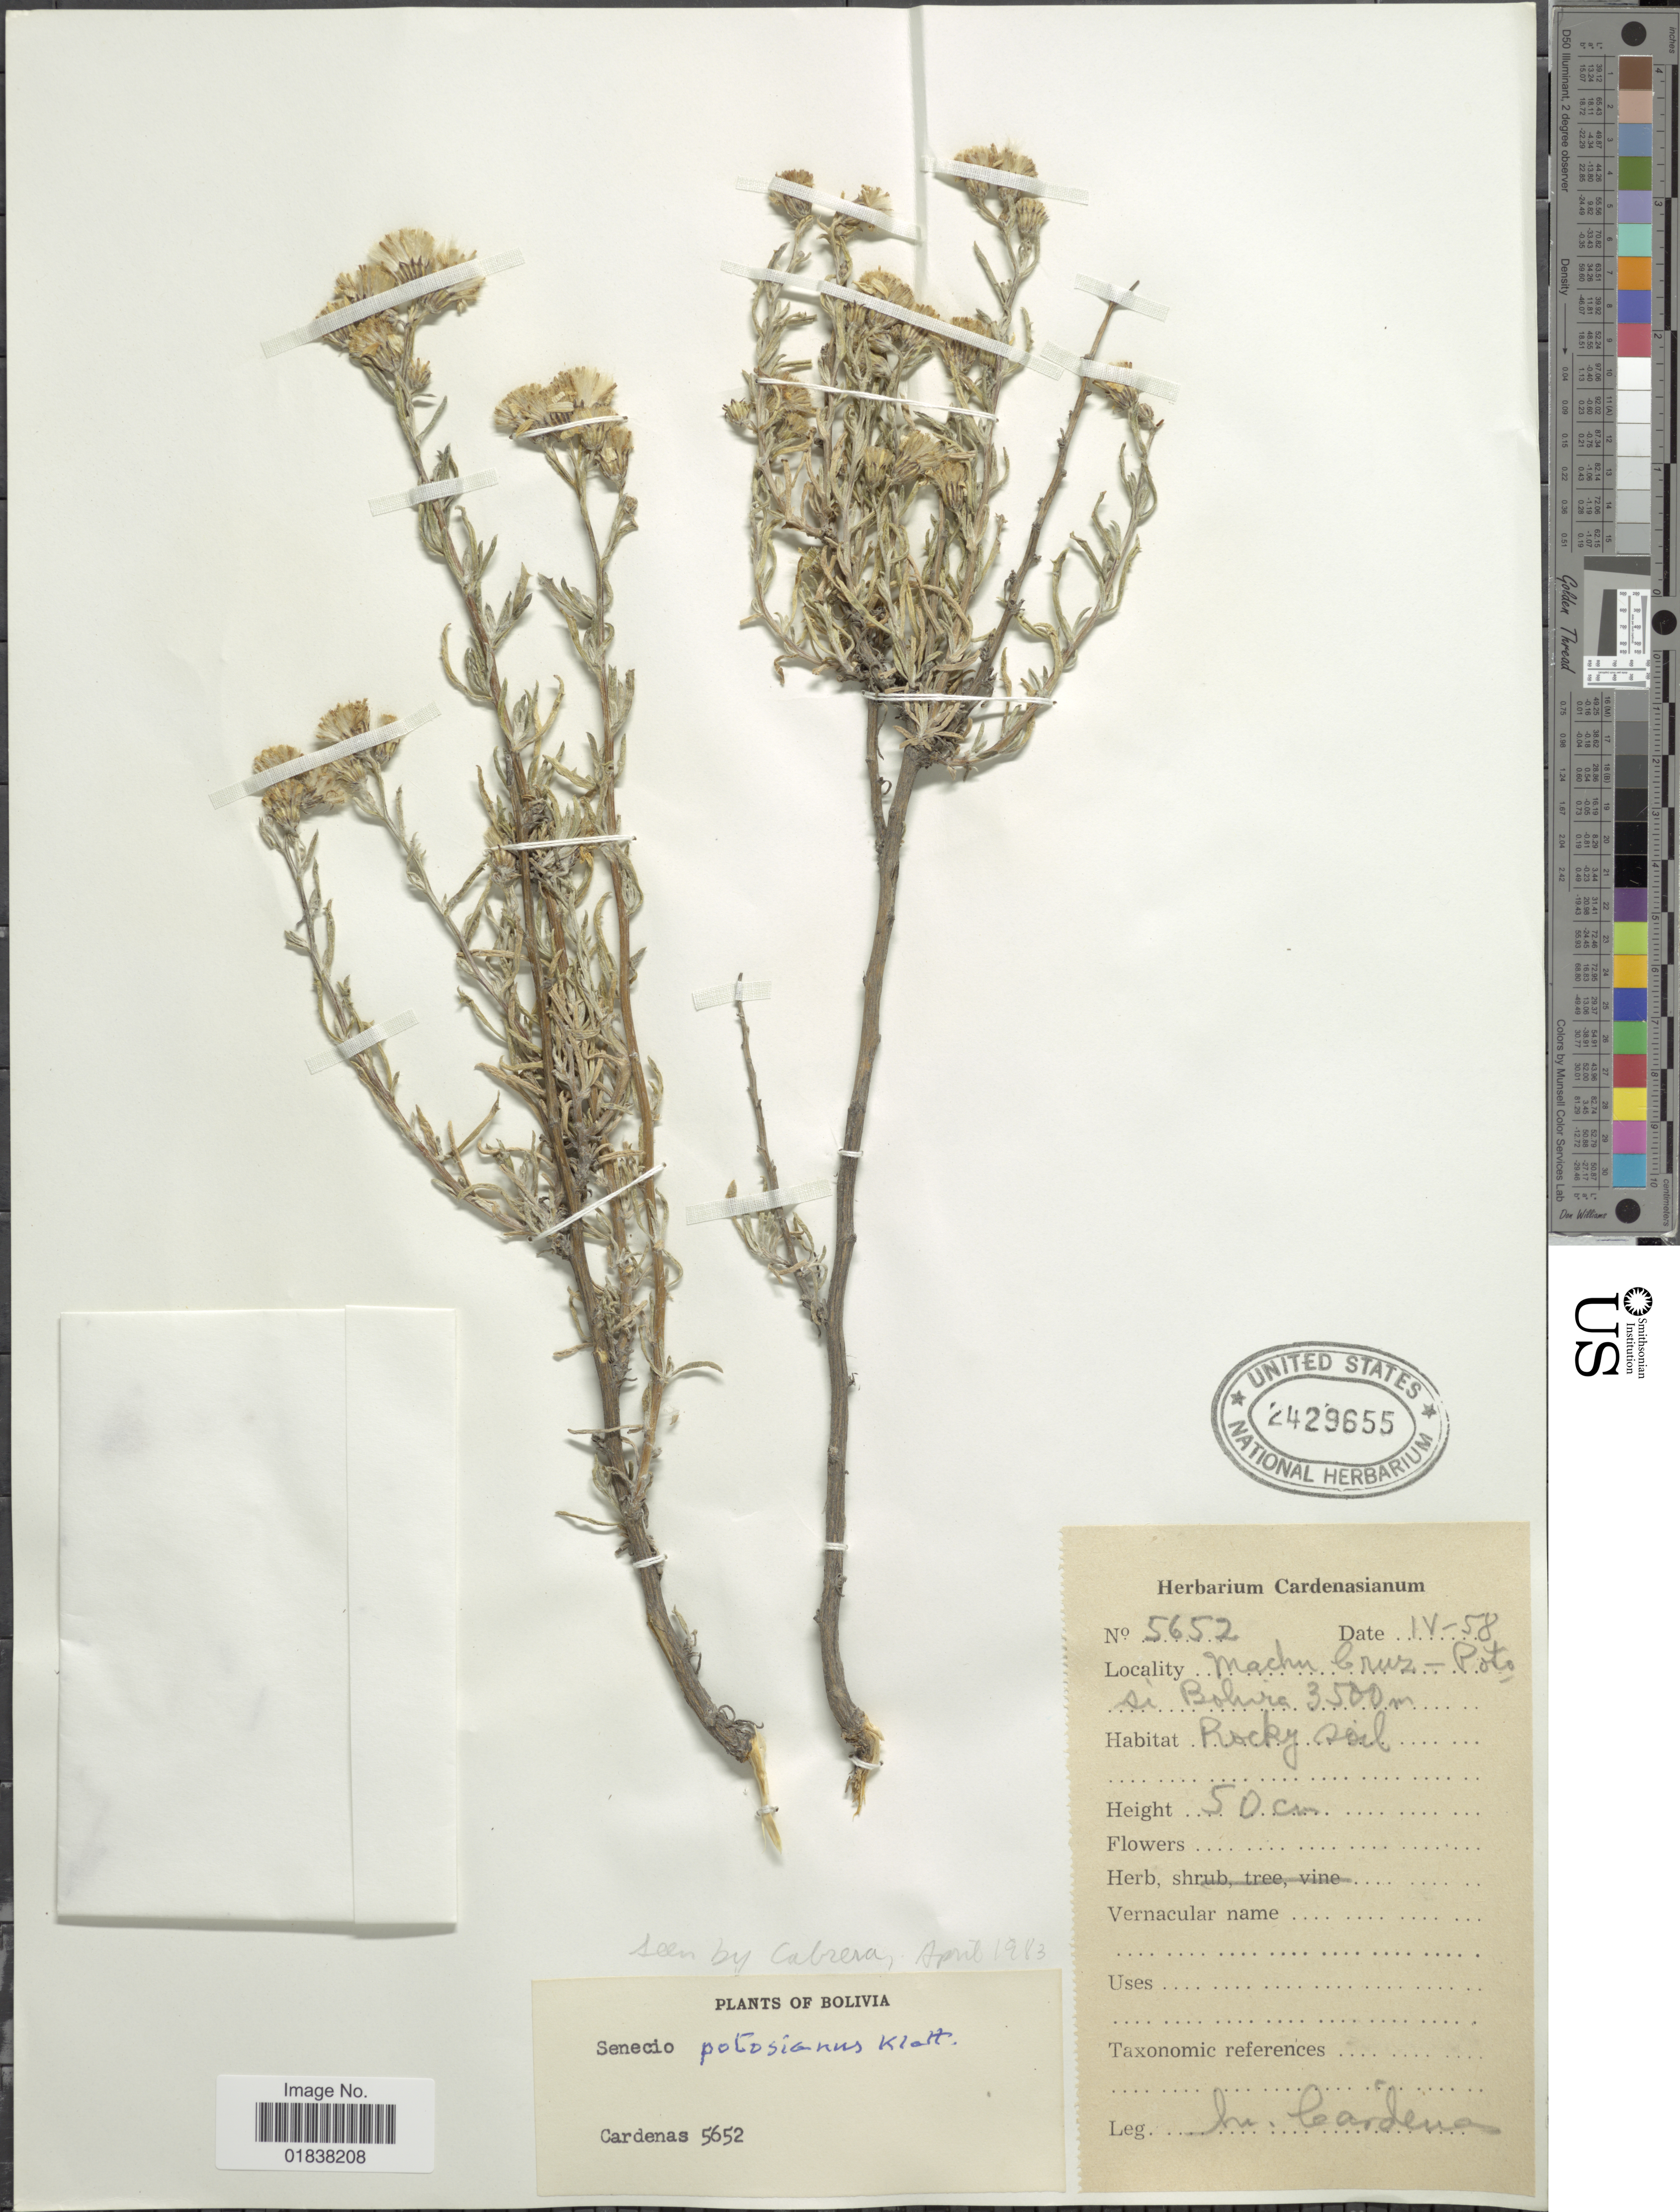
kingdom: Plantae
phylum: Tracheophyta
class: Magnoliopsida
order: Asterales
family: Asteraceae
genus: Senecio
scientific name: Senecio potosianus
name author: Klatt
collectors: M. Cárdenas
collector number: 5652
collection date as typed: Transcribed d/m/y: /4/58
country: Bolivia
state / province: Potosi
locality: Machu Cruz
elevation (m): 3500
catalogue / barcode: US 2429655